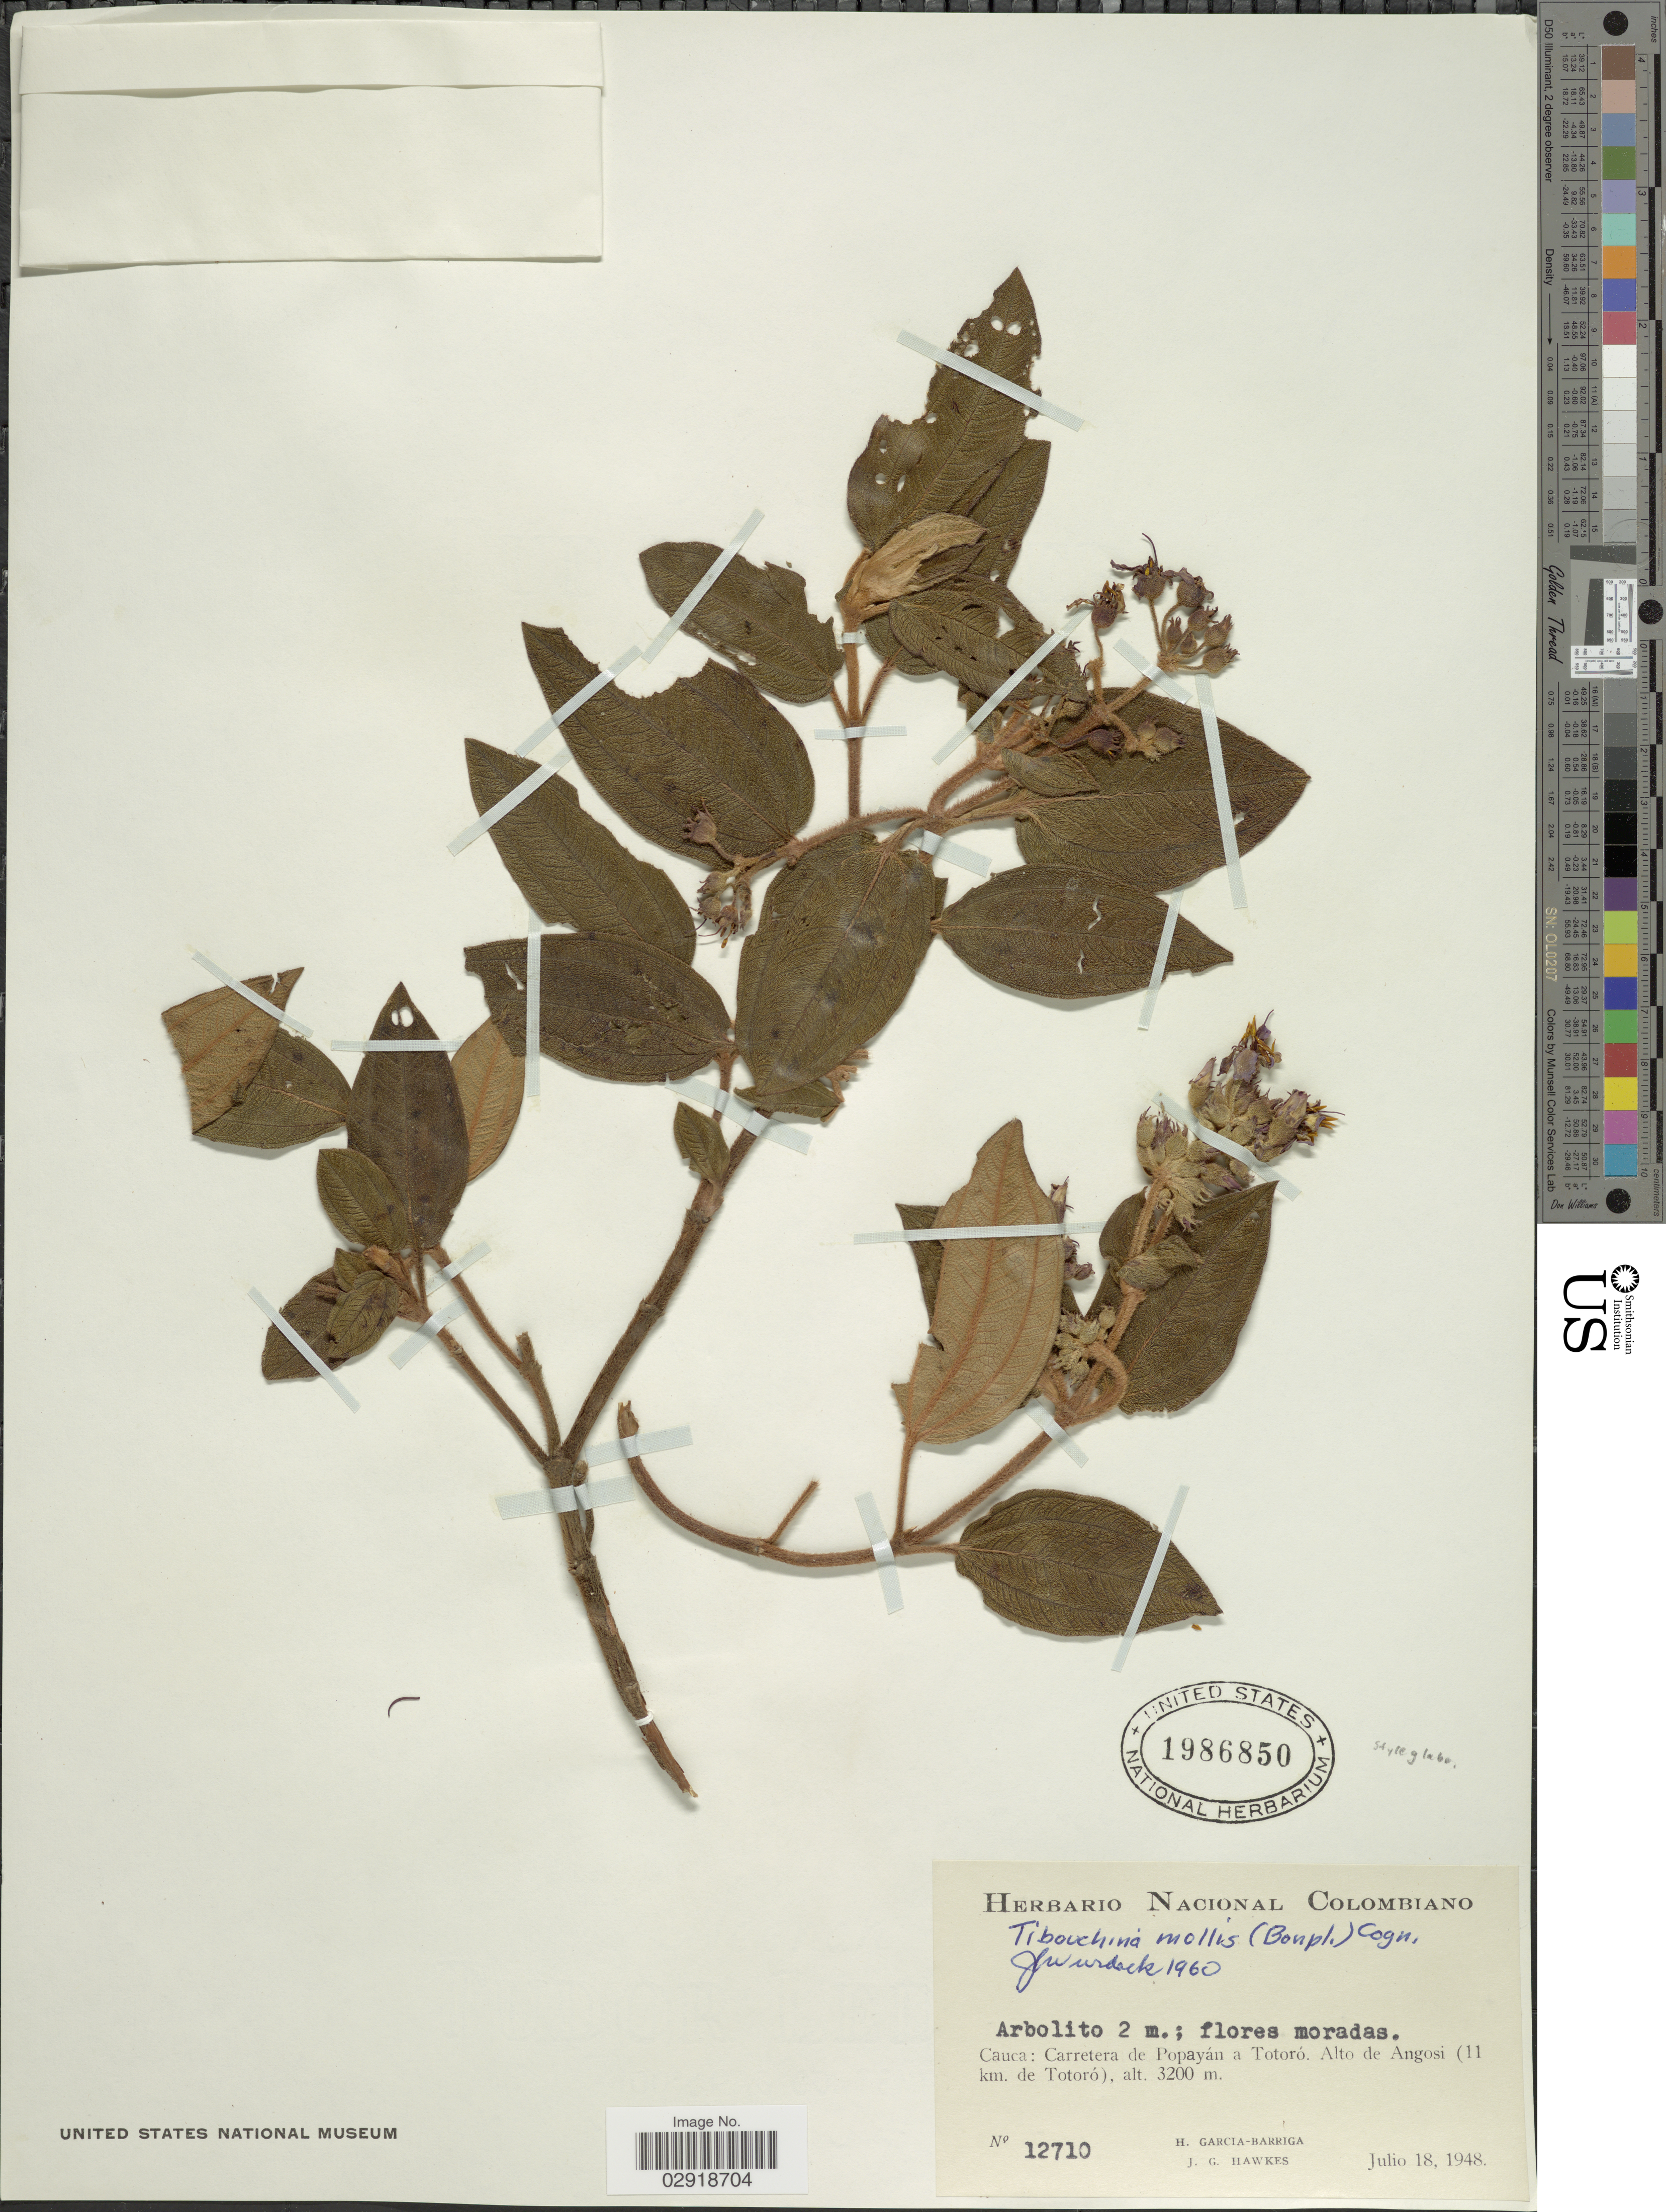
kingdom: Plantae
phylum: Tracheophyta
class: Magnoliopsida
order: Myrtales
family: Melastomataceae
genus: Chaetogastra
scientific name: Chaetogastra mollis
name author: (Bonpl.) DC.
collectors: H. García Barriga & J. Hawkes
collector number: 12710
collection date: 1948-07-18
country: Colombia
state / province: Cauca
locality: Carretera de Popayán a Totoró. Alto de Angosi (11 km. de Totoró).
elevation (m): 3200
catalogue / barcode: US 1986850